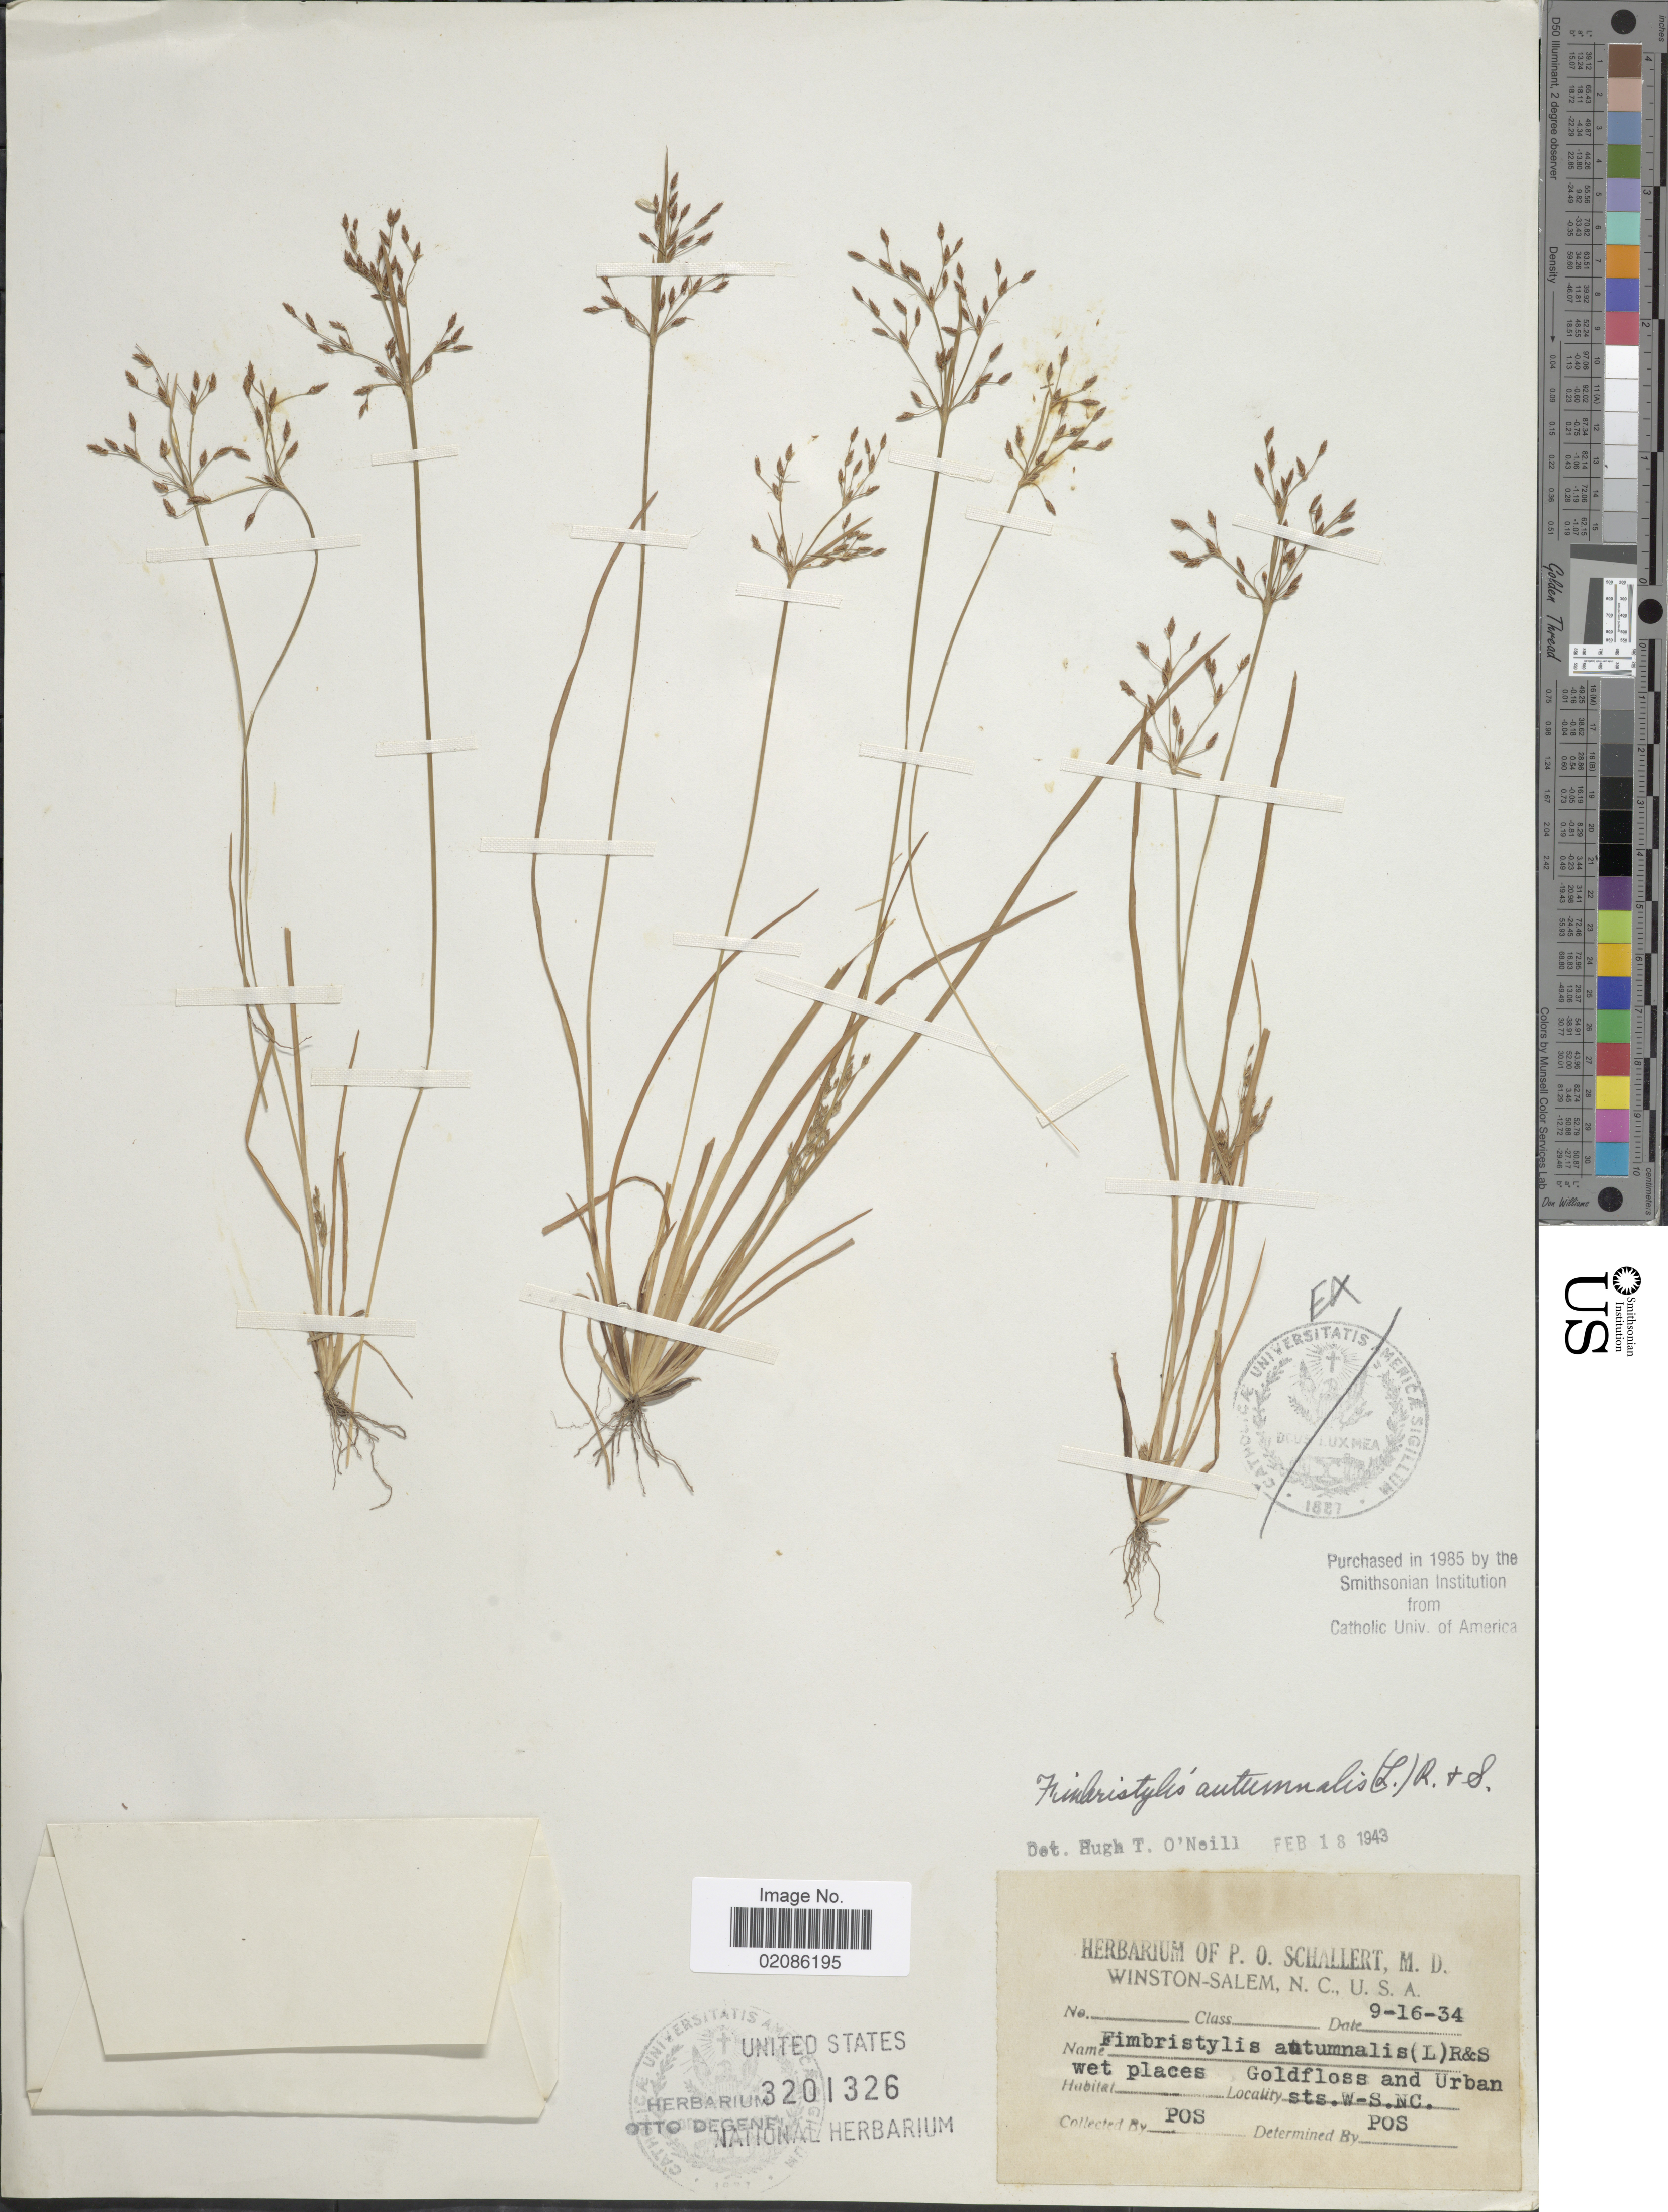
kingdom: Plantae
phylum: Tracheophyta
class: Liliopsida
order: Poales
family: Cyperaceae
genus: Fimbristylis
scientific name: Fimbristylis autumnalis (L.) Roem. & Schult.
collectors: P. Schallert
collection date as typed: Transcribed d/m/y: 16/9/34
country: United States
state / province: North Carolina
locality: Wet places Goldfloss and Urban sts. W.S. NC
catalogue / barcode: US 3201326